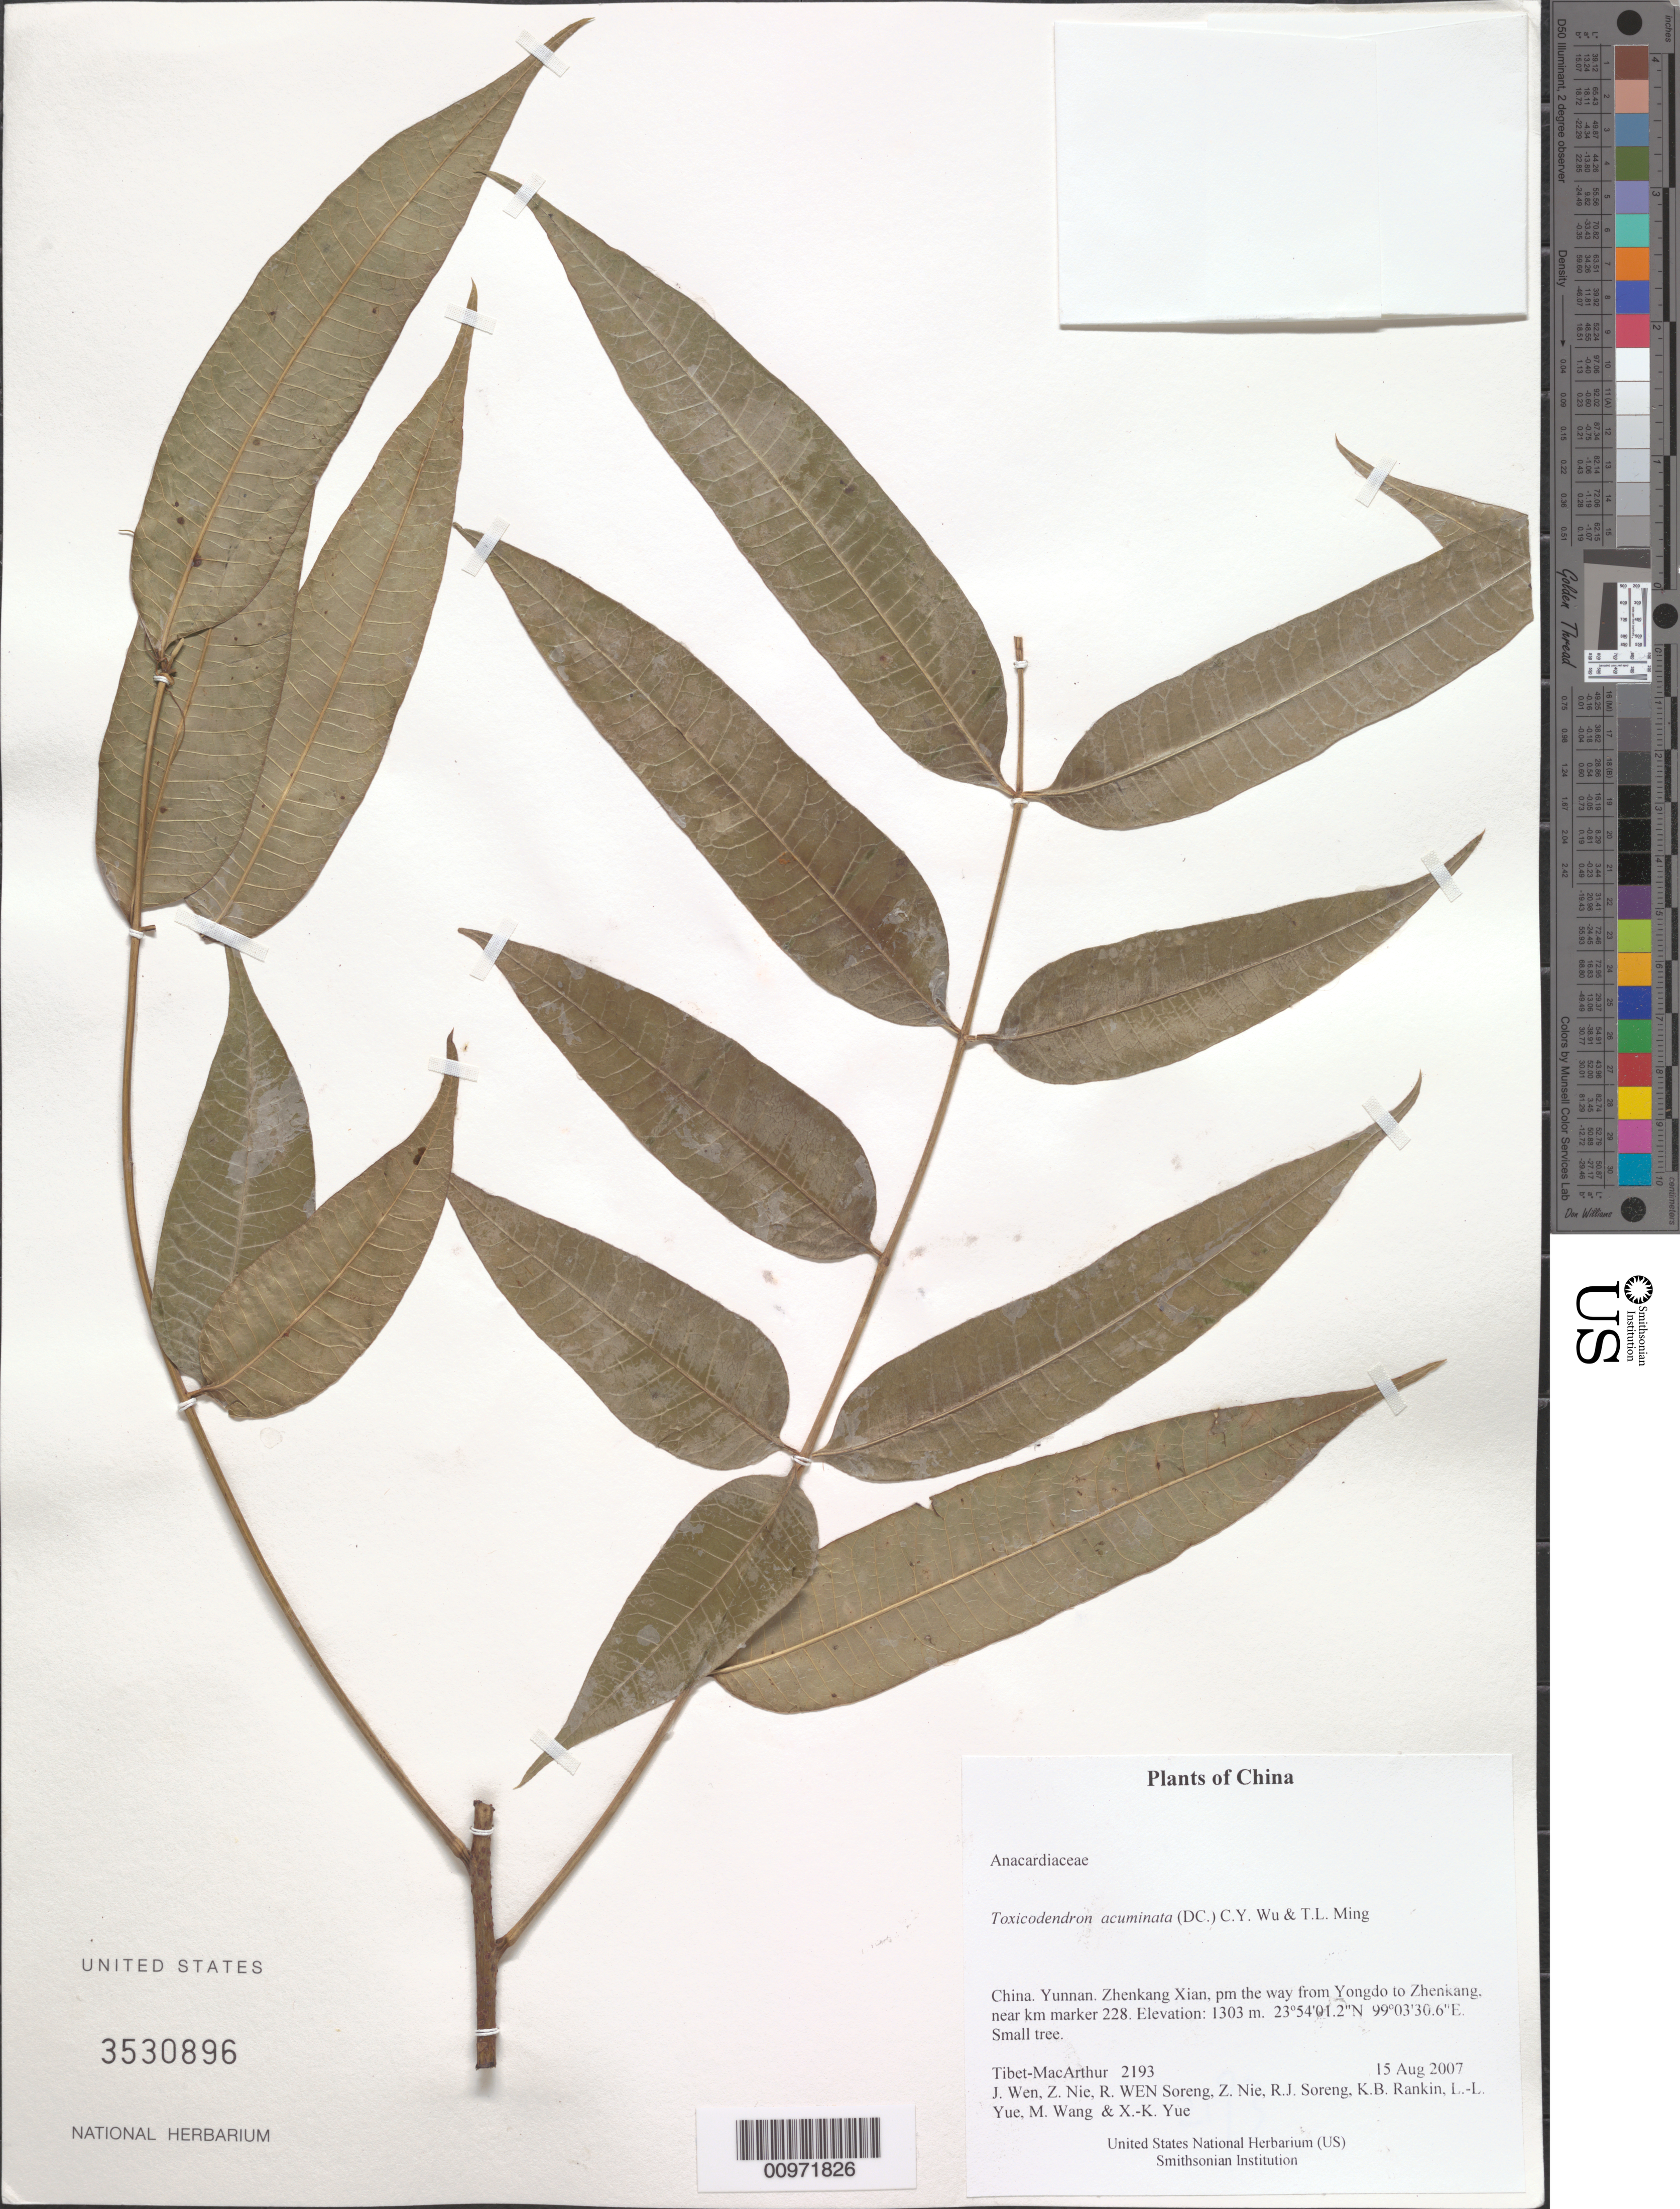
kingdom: Plantae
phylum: Tracheophyta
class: Magnoliopsida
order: Sapindales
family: Anacardiaceae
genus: Toxicodendron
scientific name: Toxicodendron acuminata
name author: (DC.) C.Y. Wu & T.L. Ming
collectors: Tibet-MacArthur, J. Wen, Z. Nie, R. J. Soreng, K. Rankin, L. Yue, M. Wang & X. Yue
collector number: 2193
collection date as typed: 15 Aug 2007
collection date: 2007-08-15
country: China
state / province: Yunnan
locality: Zhenkang Xian, pm the way from Yongdo to Zhenkang, near km marker 228.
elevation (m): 1303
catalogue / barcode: US 3530896